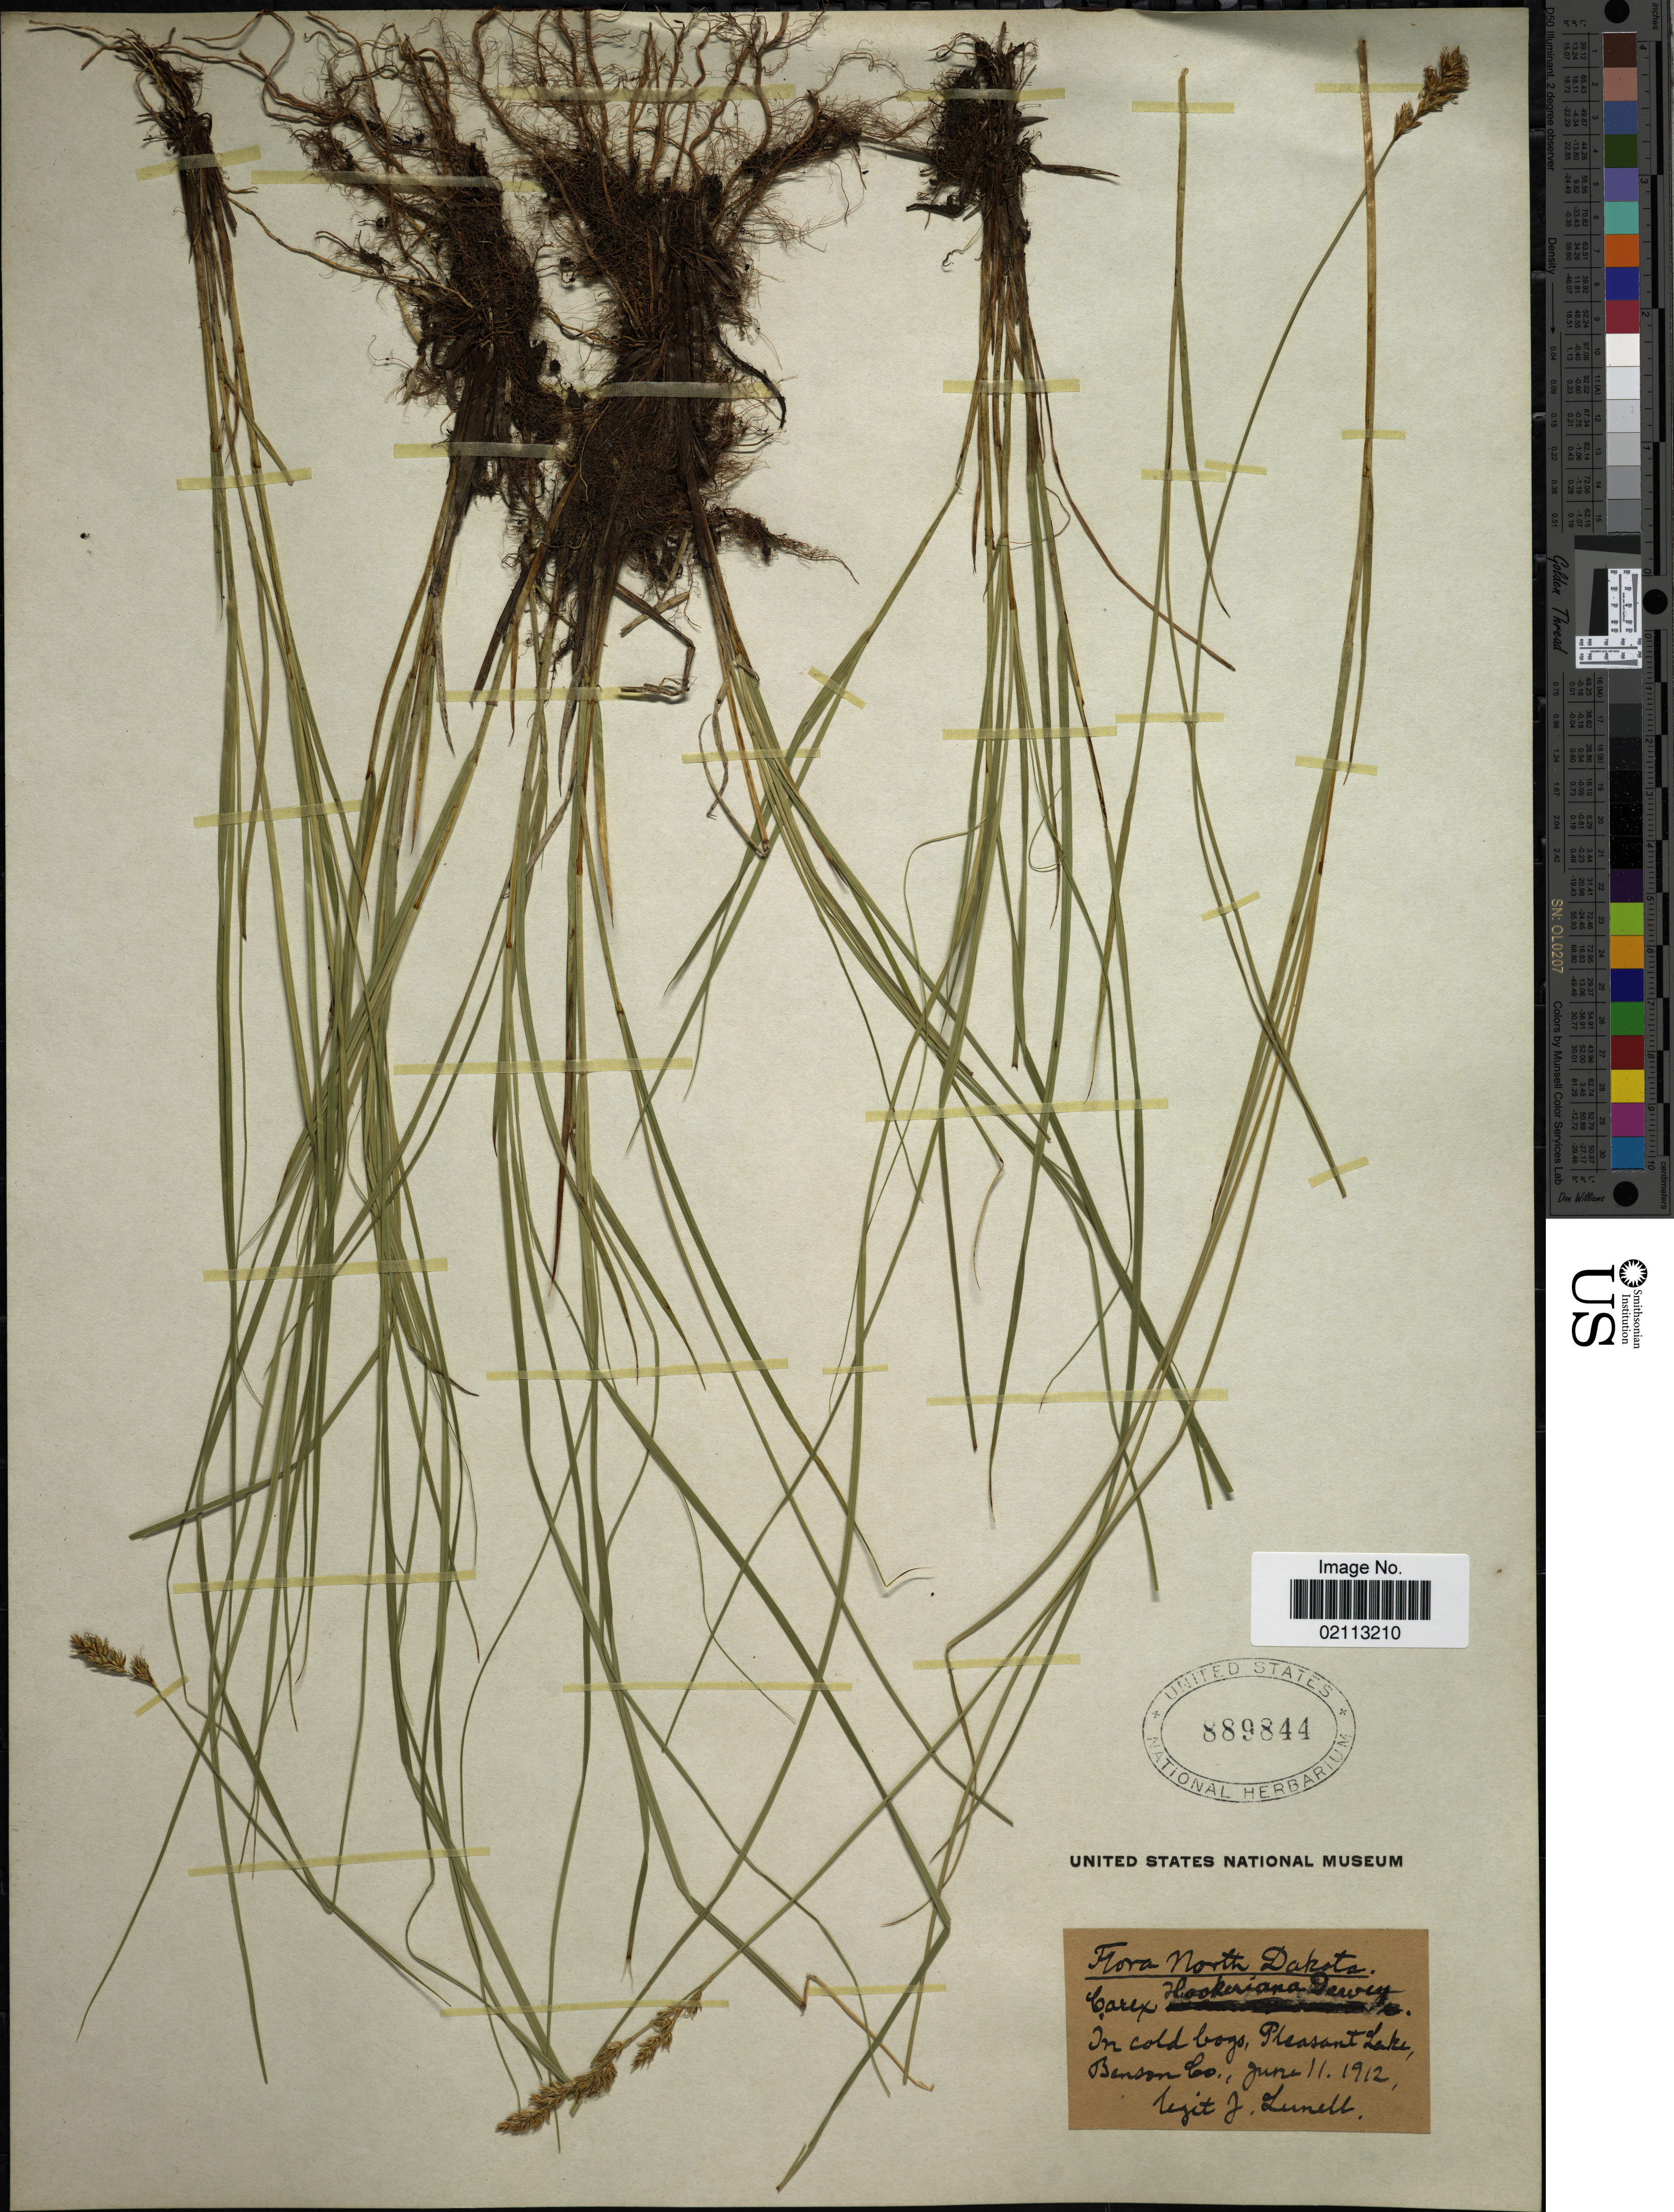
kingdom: Plantae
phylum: Tracheophyta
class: Liliopsida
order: Poales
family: Cyperaceae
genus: Carex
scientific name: Carex hookeriana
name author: Dewey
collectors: J. Lunell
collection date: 1912-06-11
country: United States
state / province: North Dakota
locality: Pleasant Lake, Benson Co.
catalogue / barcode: US 889844